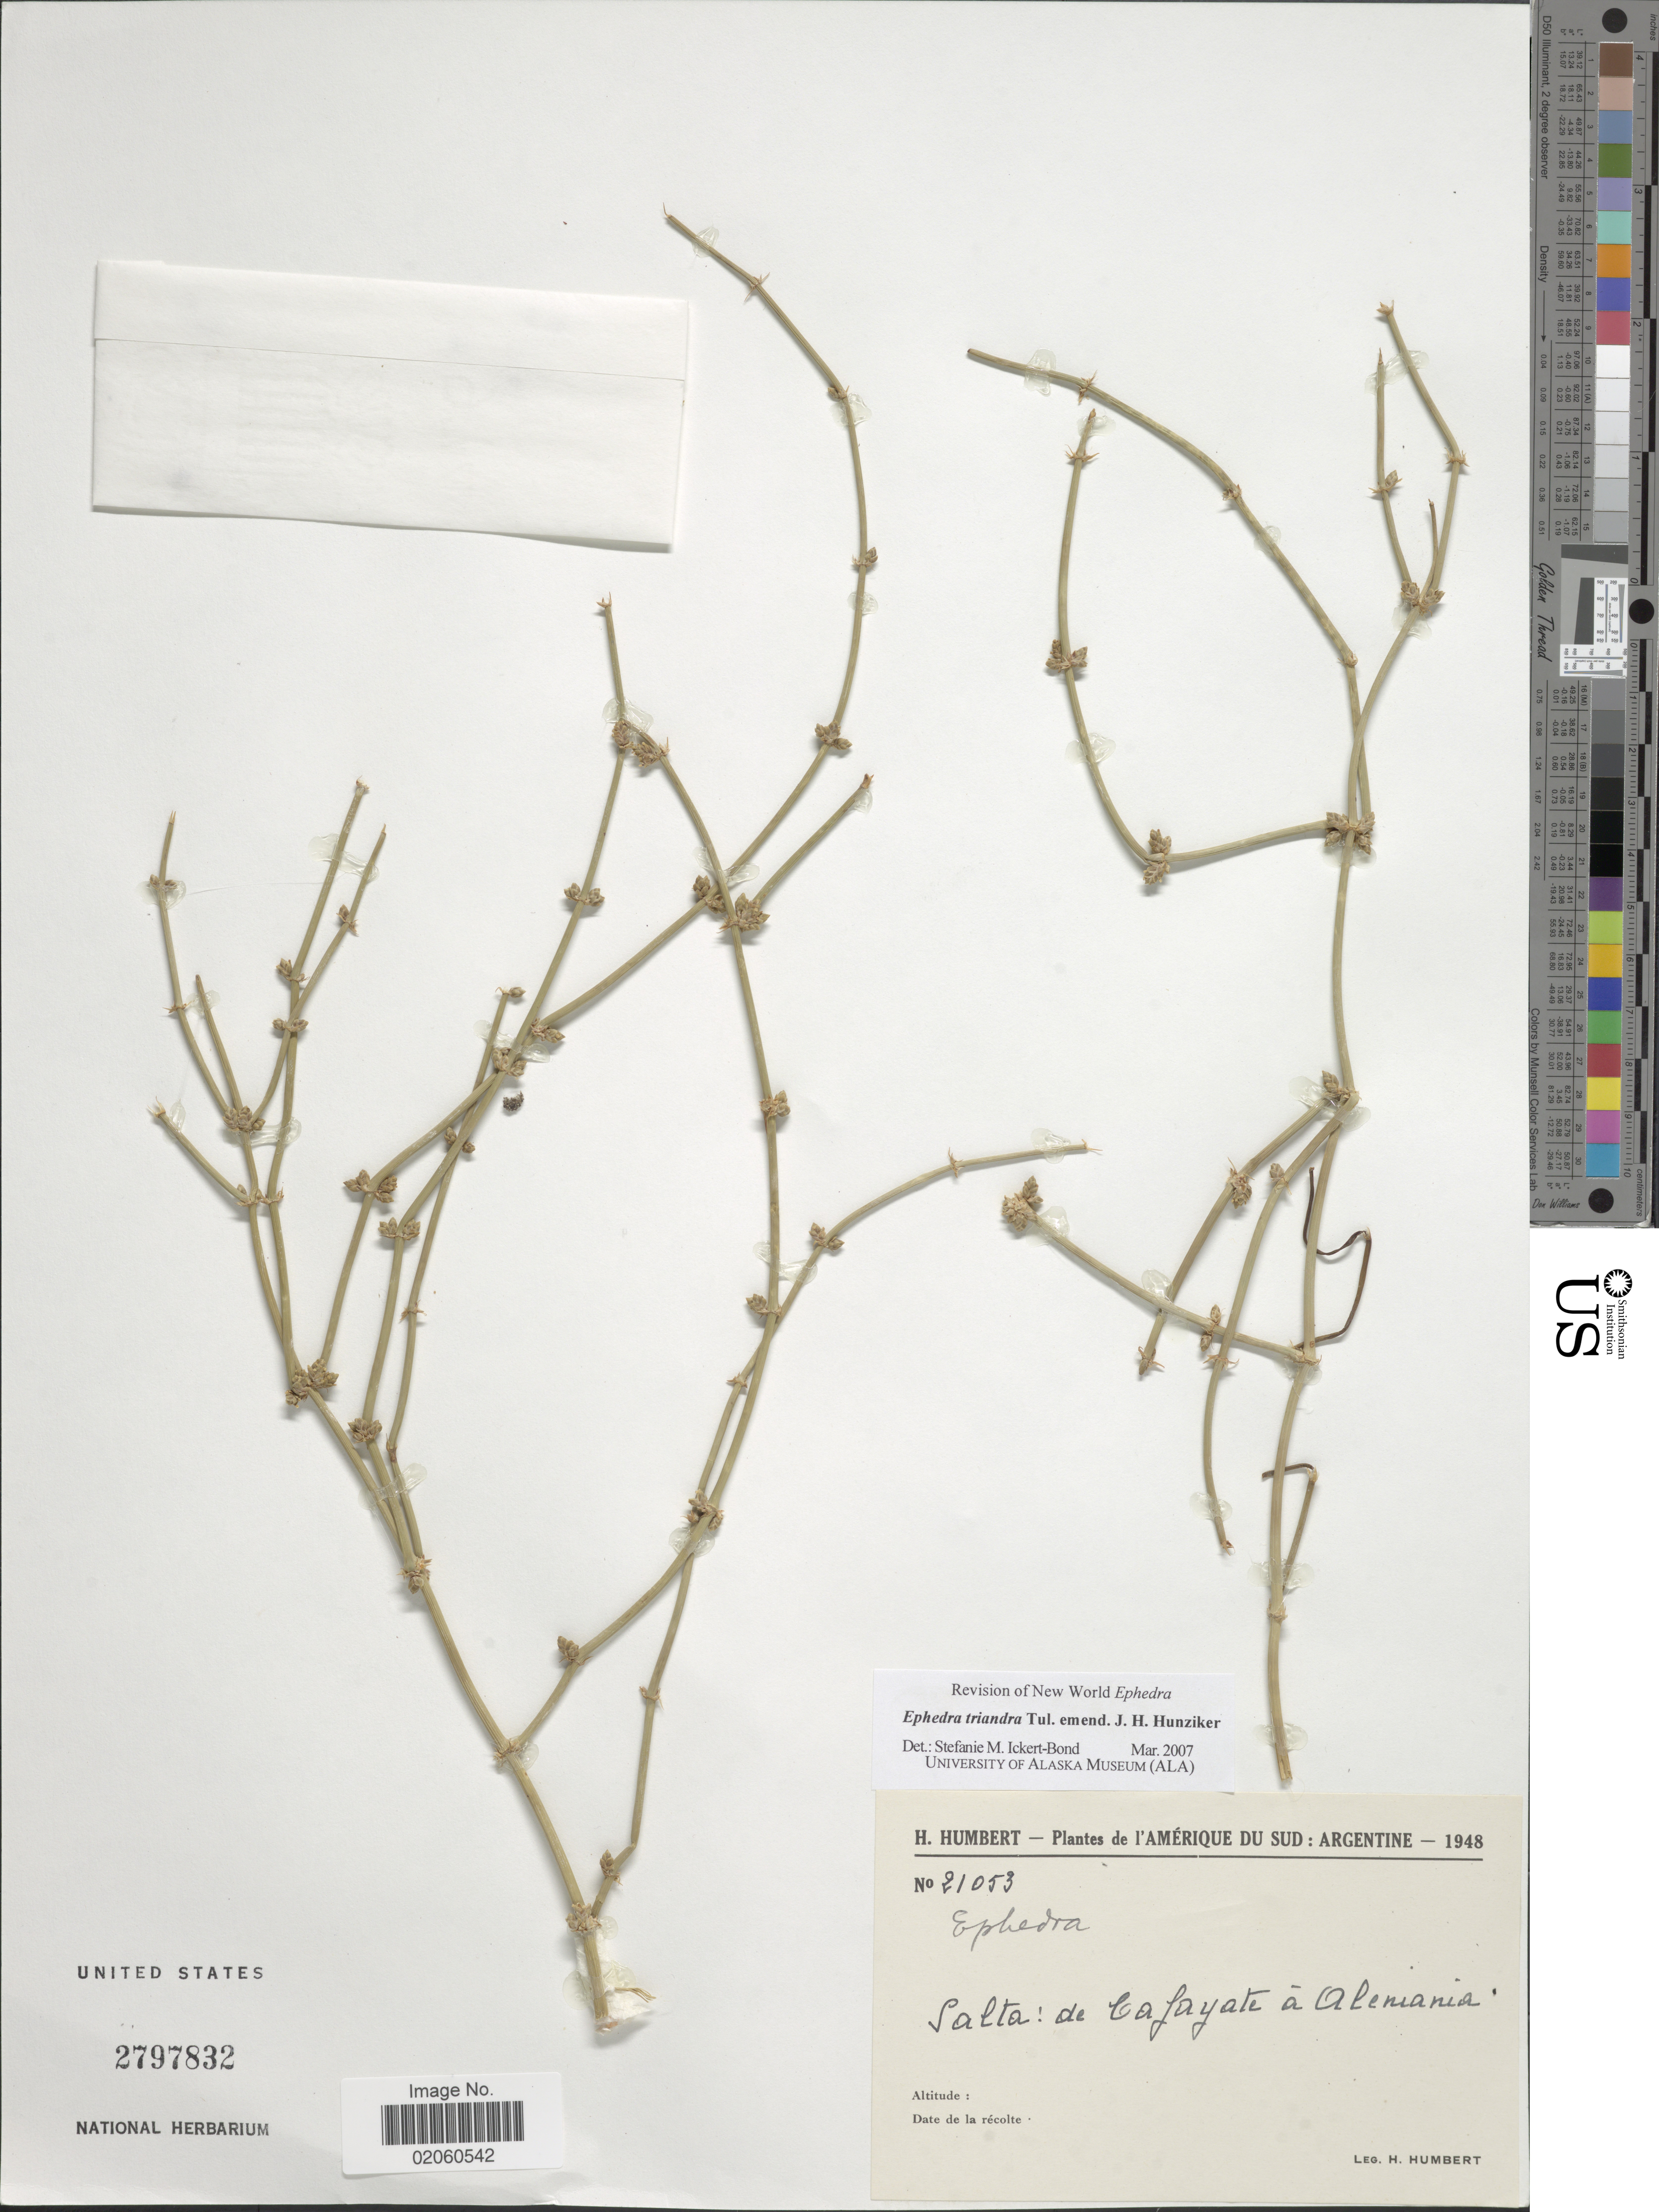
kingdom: Plantae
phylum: Tracheophyta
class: Gnetopsida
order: Ephedrales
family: Ephedraceae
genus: Ephedra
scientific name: Ephedra triandra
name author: Tul.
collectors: H. Humbert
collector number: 21053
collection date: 1948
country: Argentina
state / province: Salta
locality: De Cafayete a Alemania.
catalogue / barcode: US 2797832